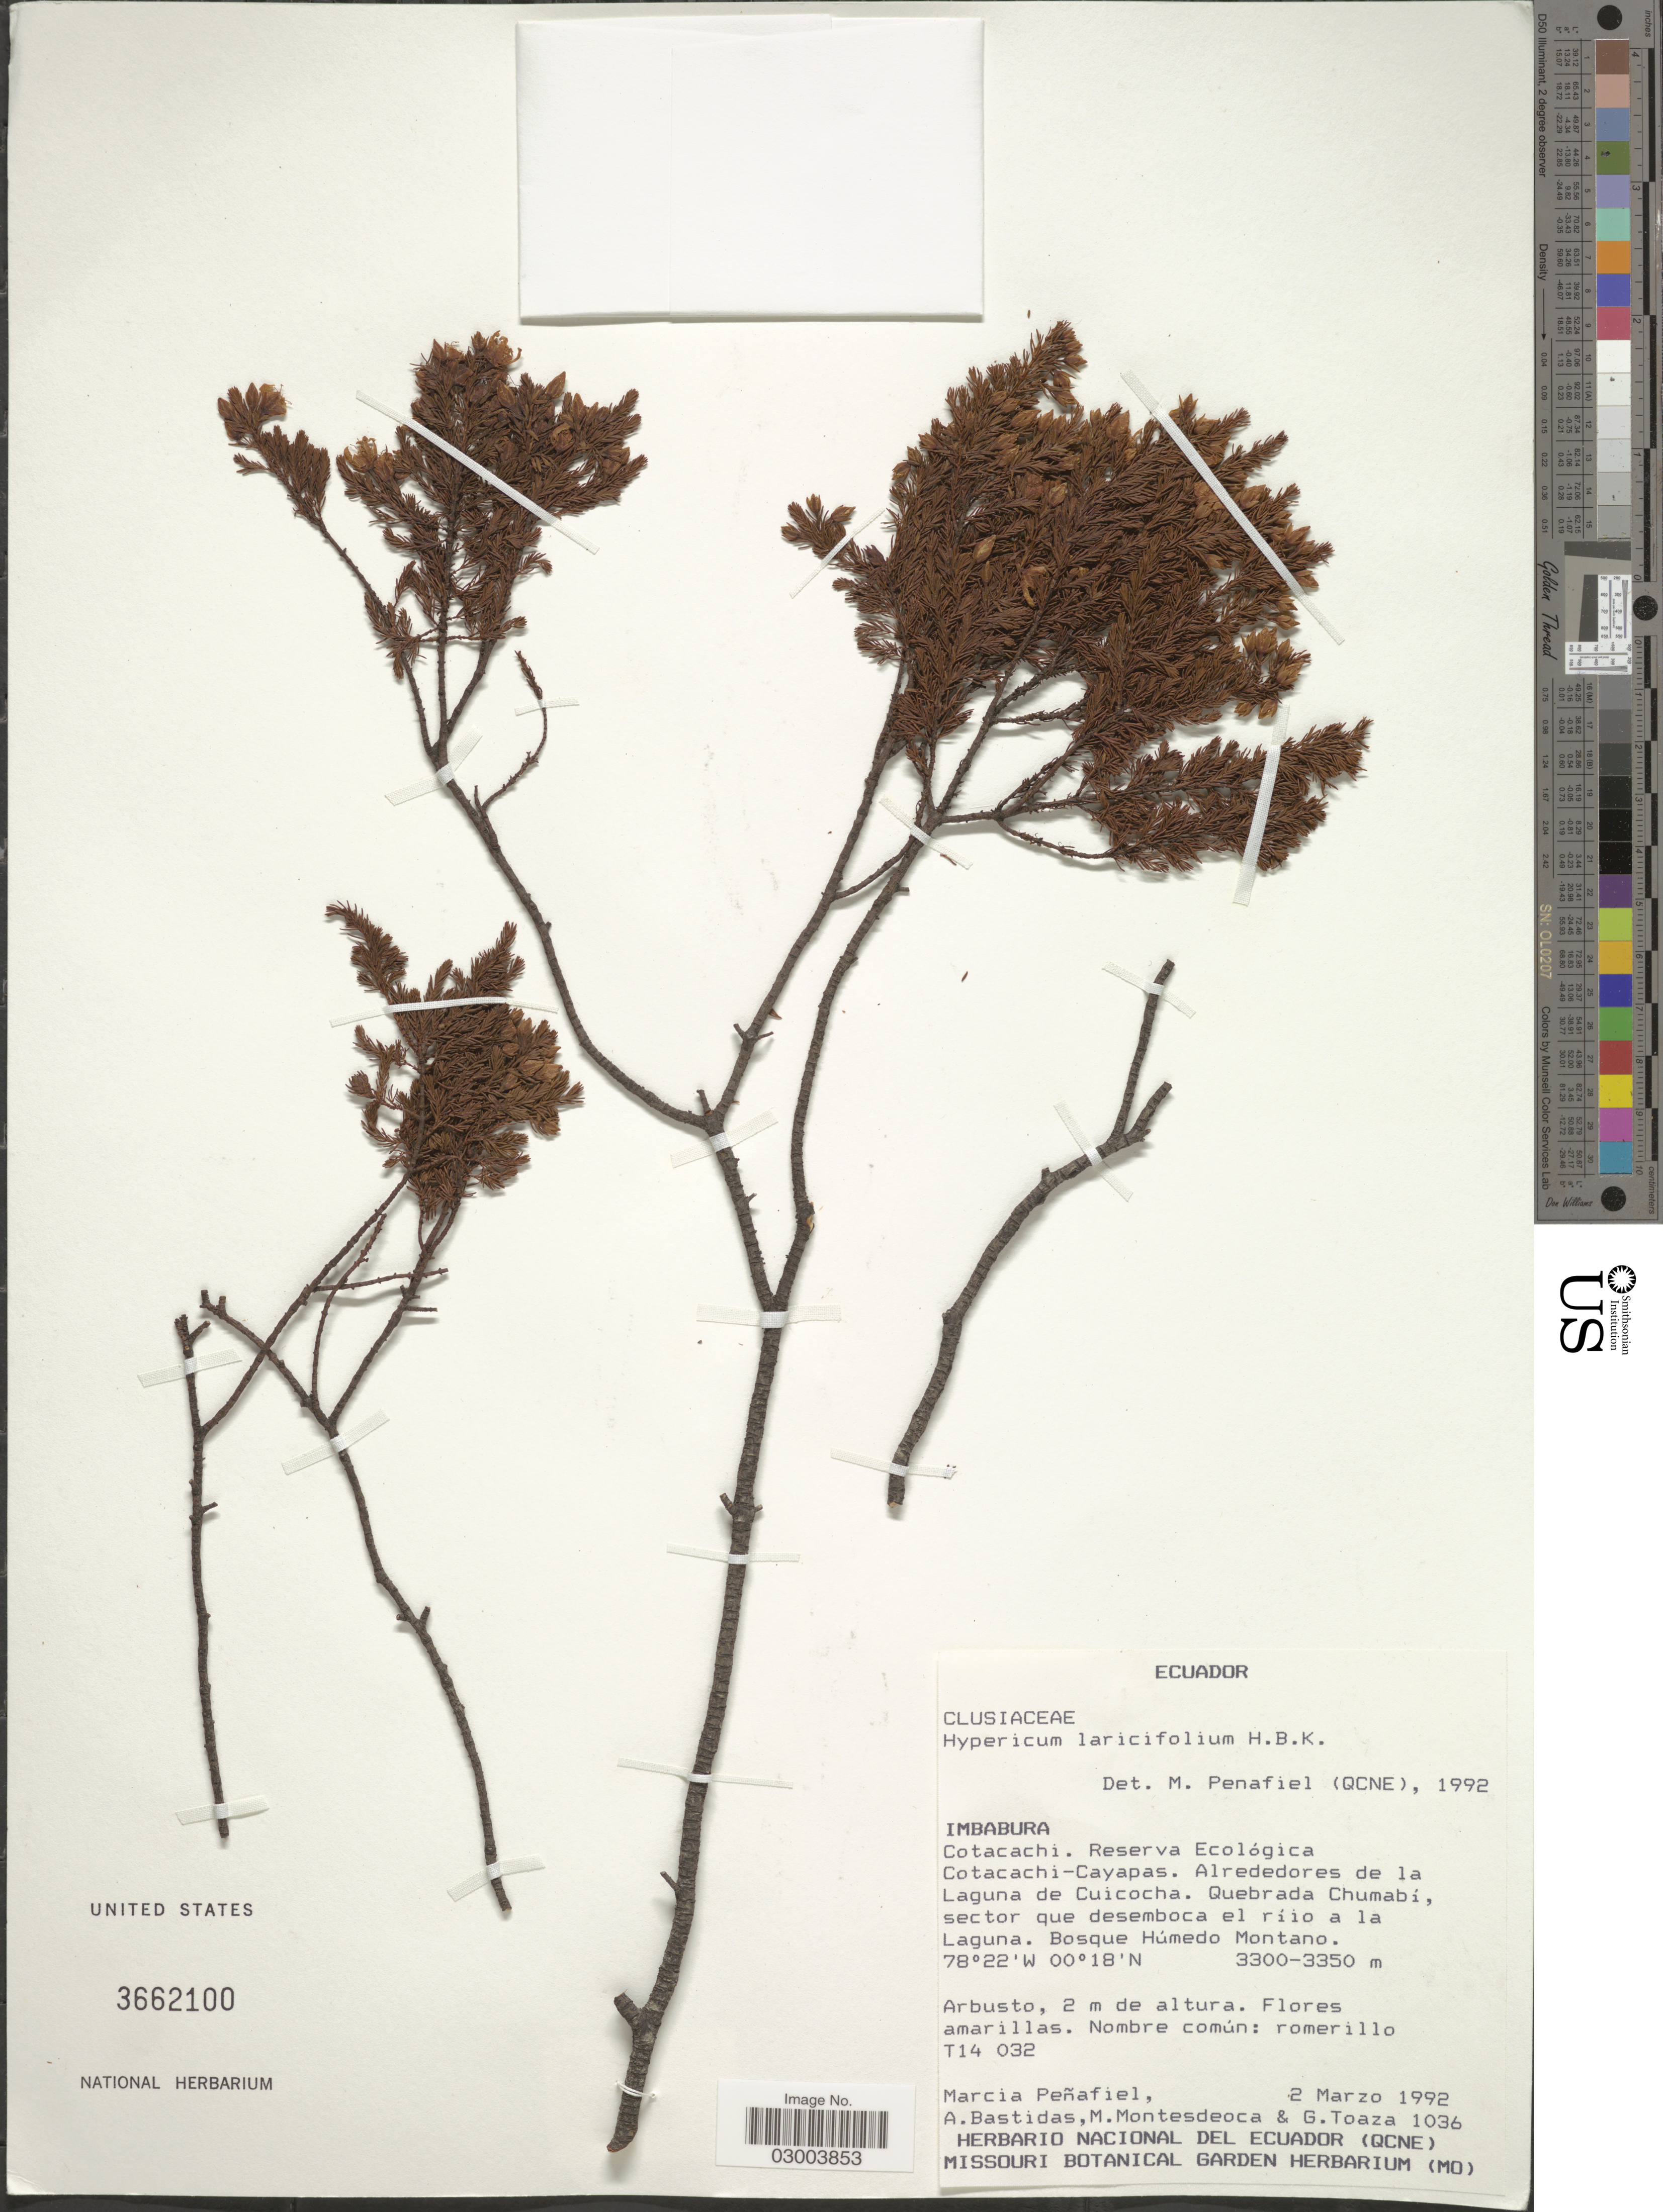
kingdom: Plantae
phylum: Tracheophyta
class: Magnoliopsida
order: Malpighiales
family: Hypericaceae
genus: Hypericum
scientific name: Hypericum laricifolium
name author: Juss.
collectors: M. Penafiel, A. Bastidas, M. Montesdeoca & G. Toaza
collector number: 1036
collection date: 1992-03-02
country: Ecuador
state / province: Imbabura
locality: Cotacachi, Reserva Ecológica Cotacachi-Cayapas, Alrededores de la Laguna de Cuicocha, Quebrada Chumabí, sector que desemboca el ríio a la Laguna.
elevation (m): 3300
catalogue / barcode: US 3662100